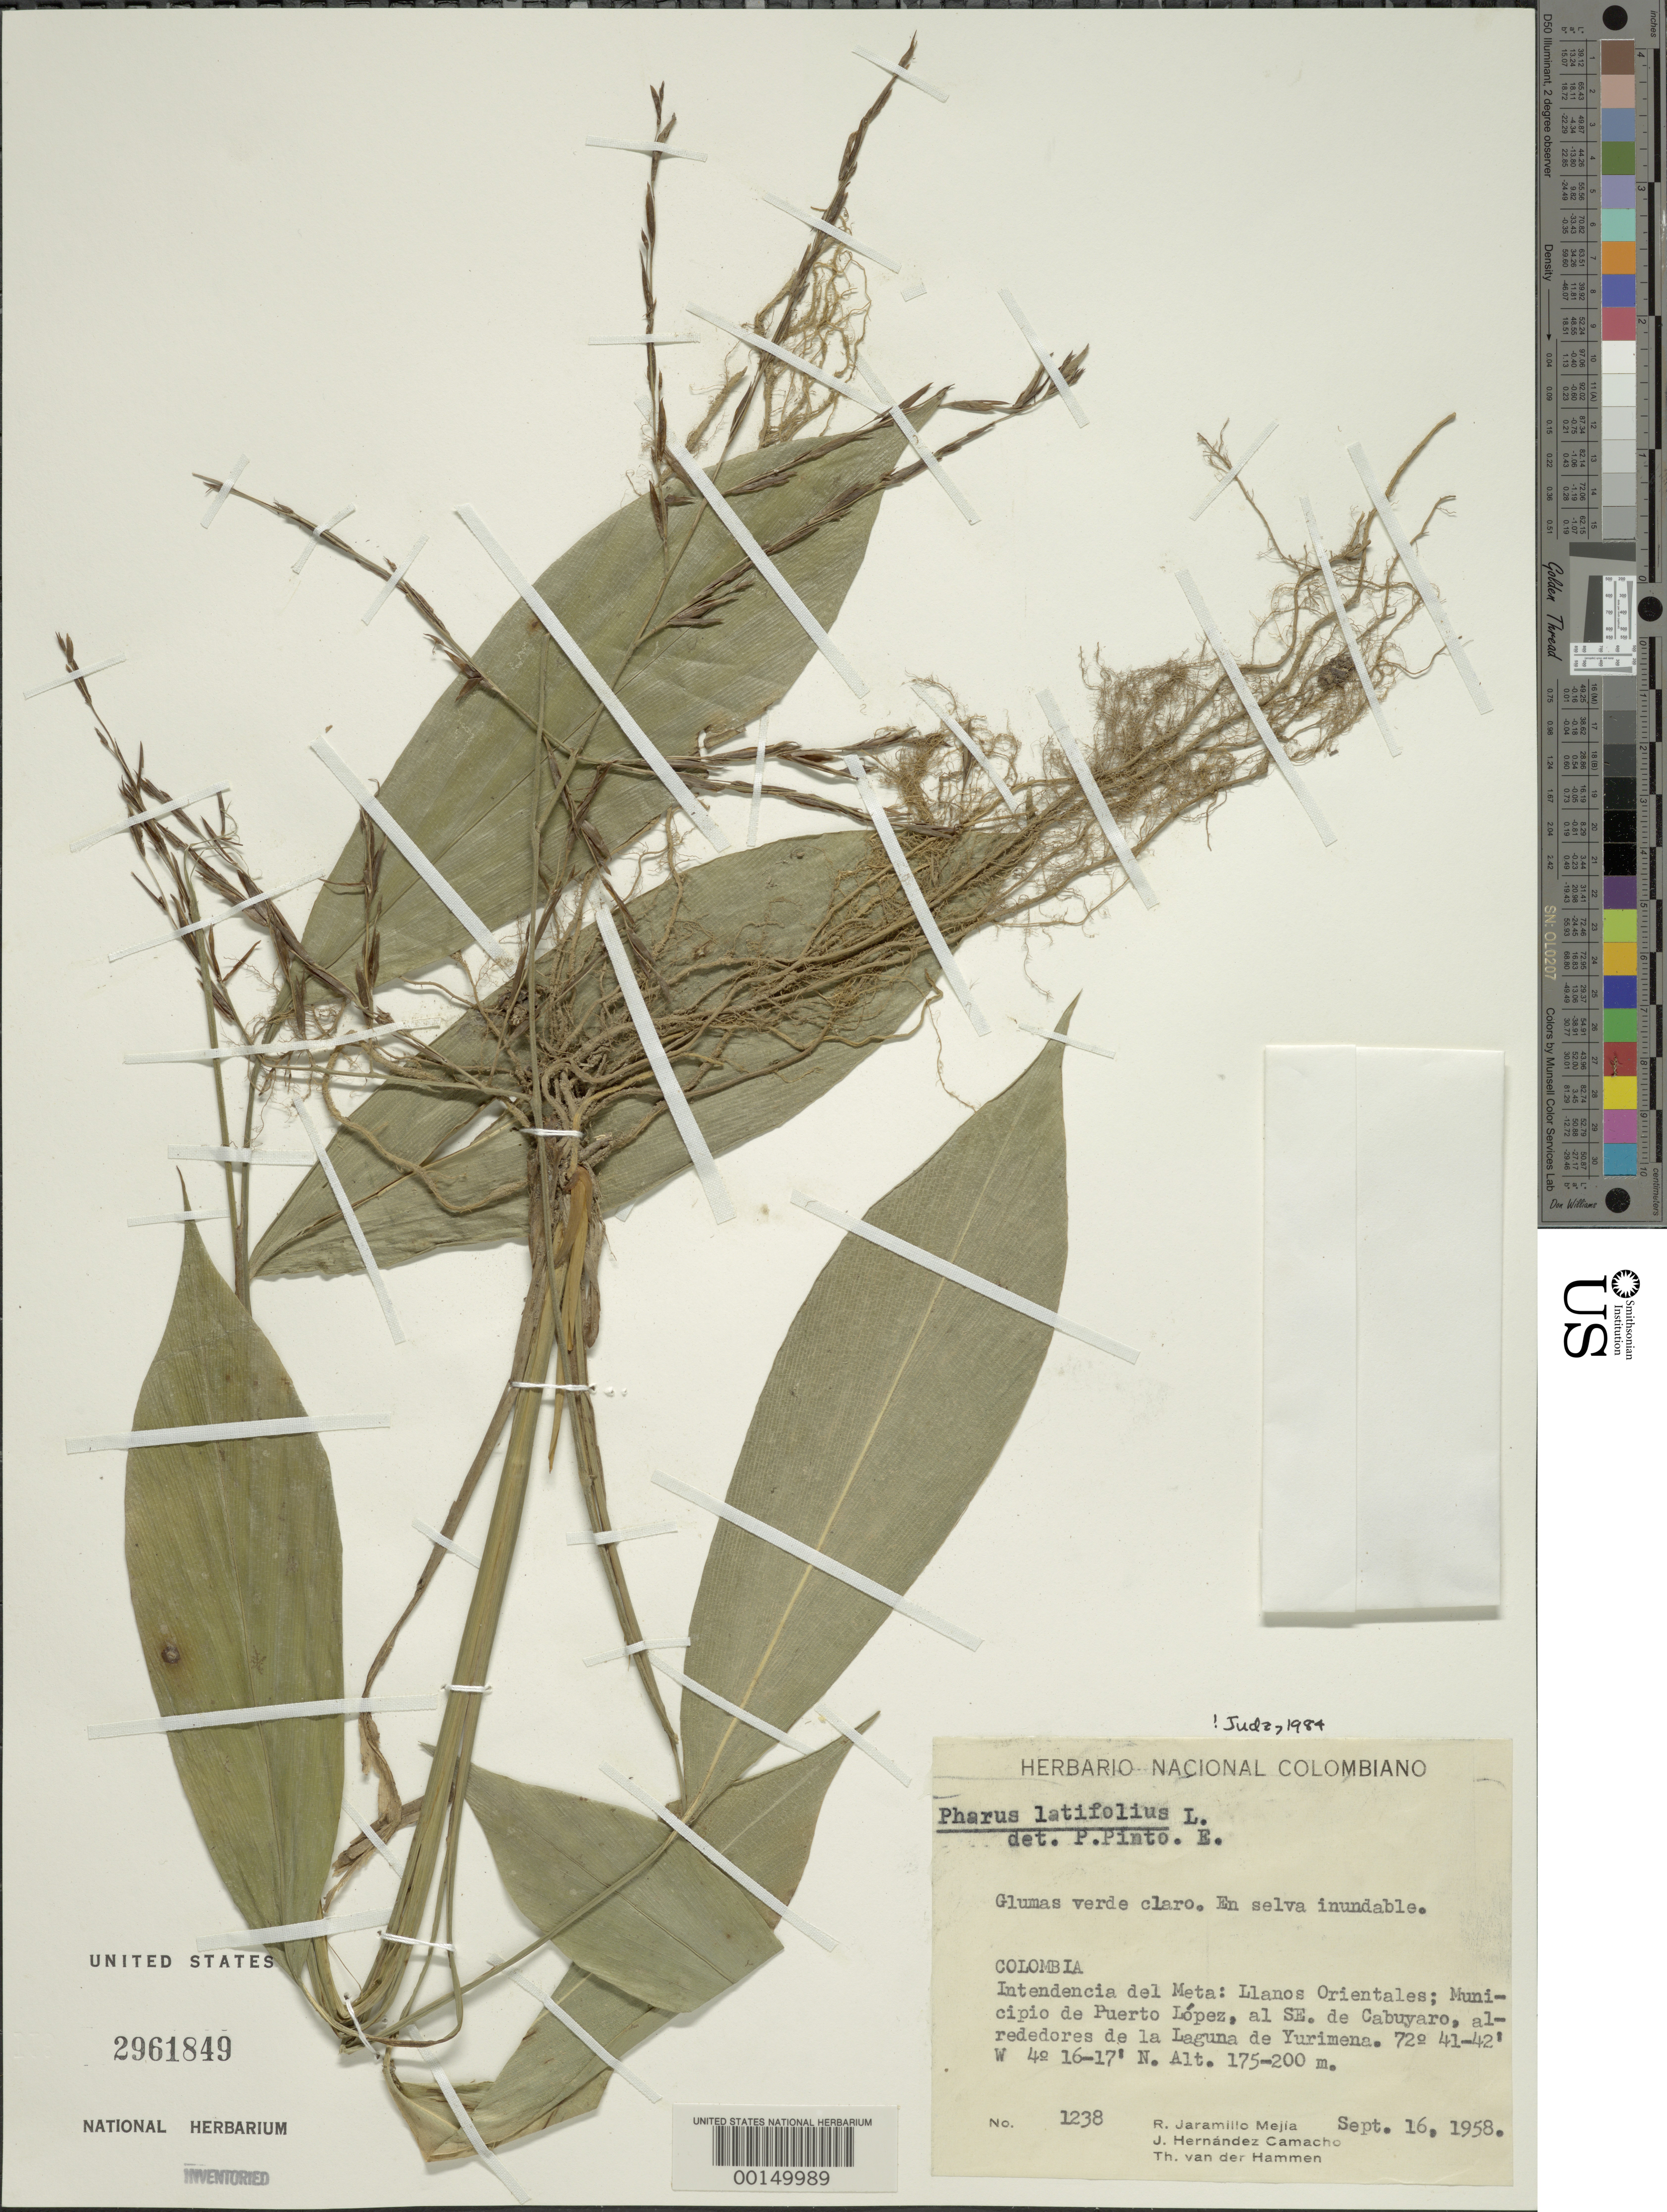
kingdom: Plantae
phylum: Tracheophyta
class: Liliopsida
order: Poales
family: Poaceae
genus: Pharus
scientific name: Pharus latifolius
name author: L.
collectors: R. Mejia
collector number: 1238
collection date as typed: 16 Sep 1958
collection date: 1958-09-16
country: Colombia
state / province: Meta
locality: Llanos Orientales, Puerto Lopez:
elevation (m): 175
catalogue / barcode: US 2961849